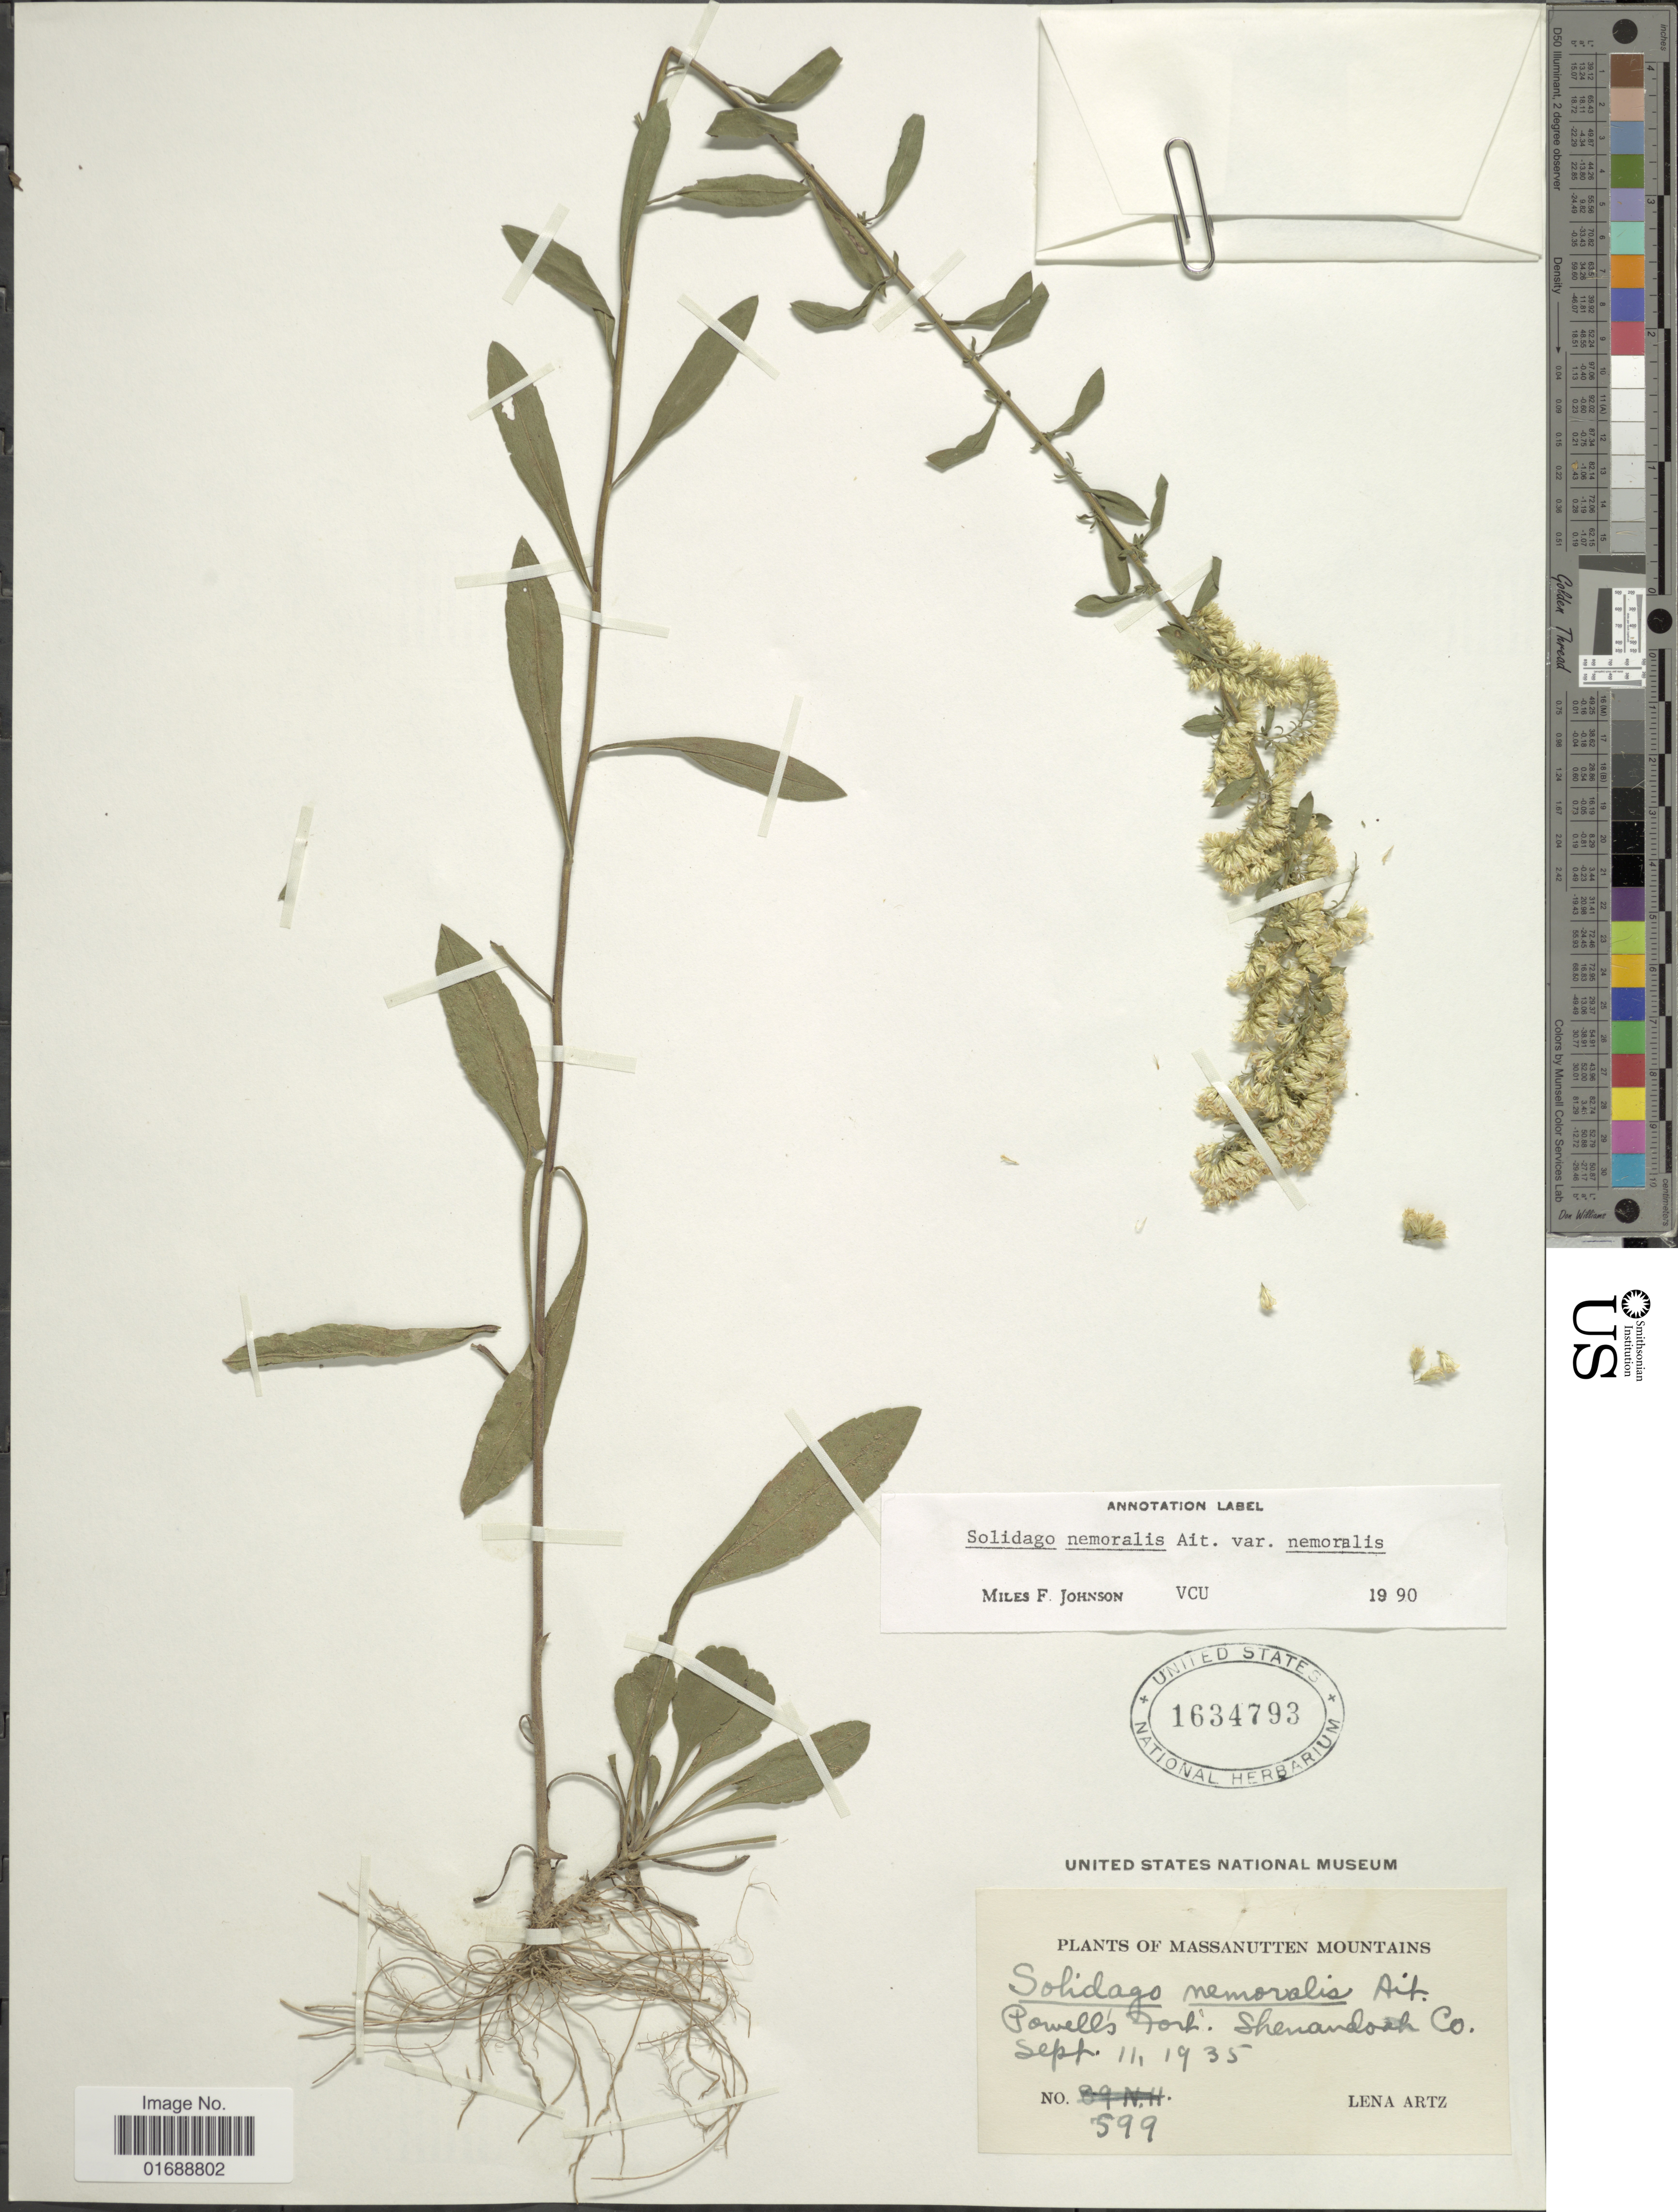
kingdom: Plantae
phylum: Tracheophyta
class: Magnoliopsida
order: Asterales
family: Asteraceae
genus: Solidago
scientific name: Solidago nemoralis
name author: Aiton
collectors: L. Artz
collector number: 599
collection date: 1935-09-11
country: United States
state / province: Virginia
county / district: Shenandoah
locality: Massanutten Mountains, Powell's Fort. Shenandoah Co.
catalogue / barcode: US 1634793